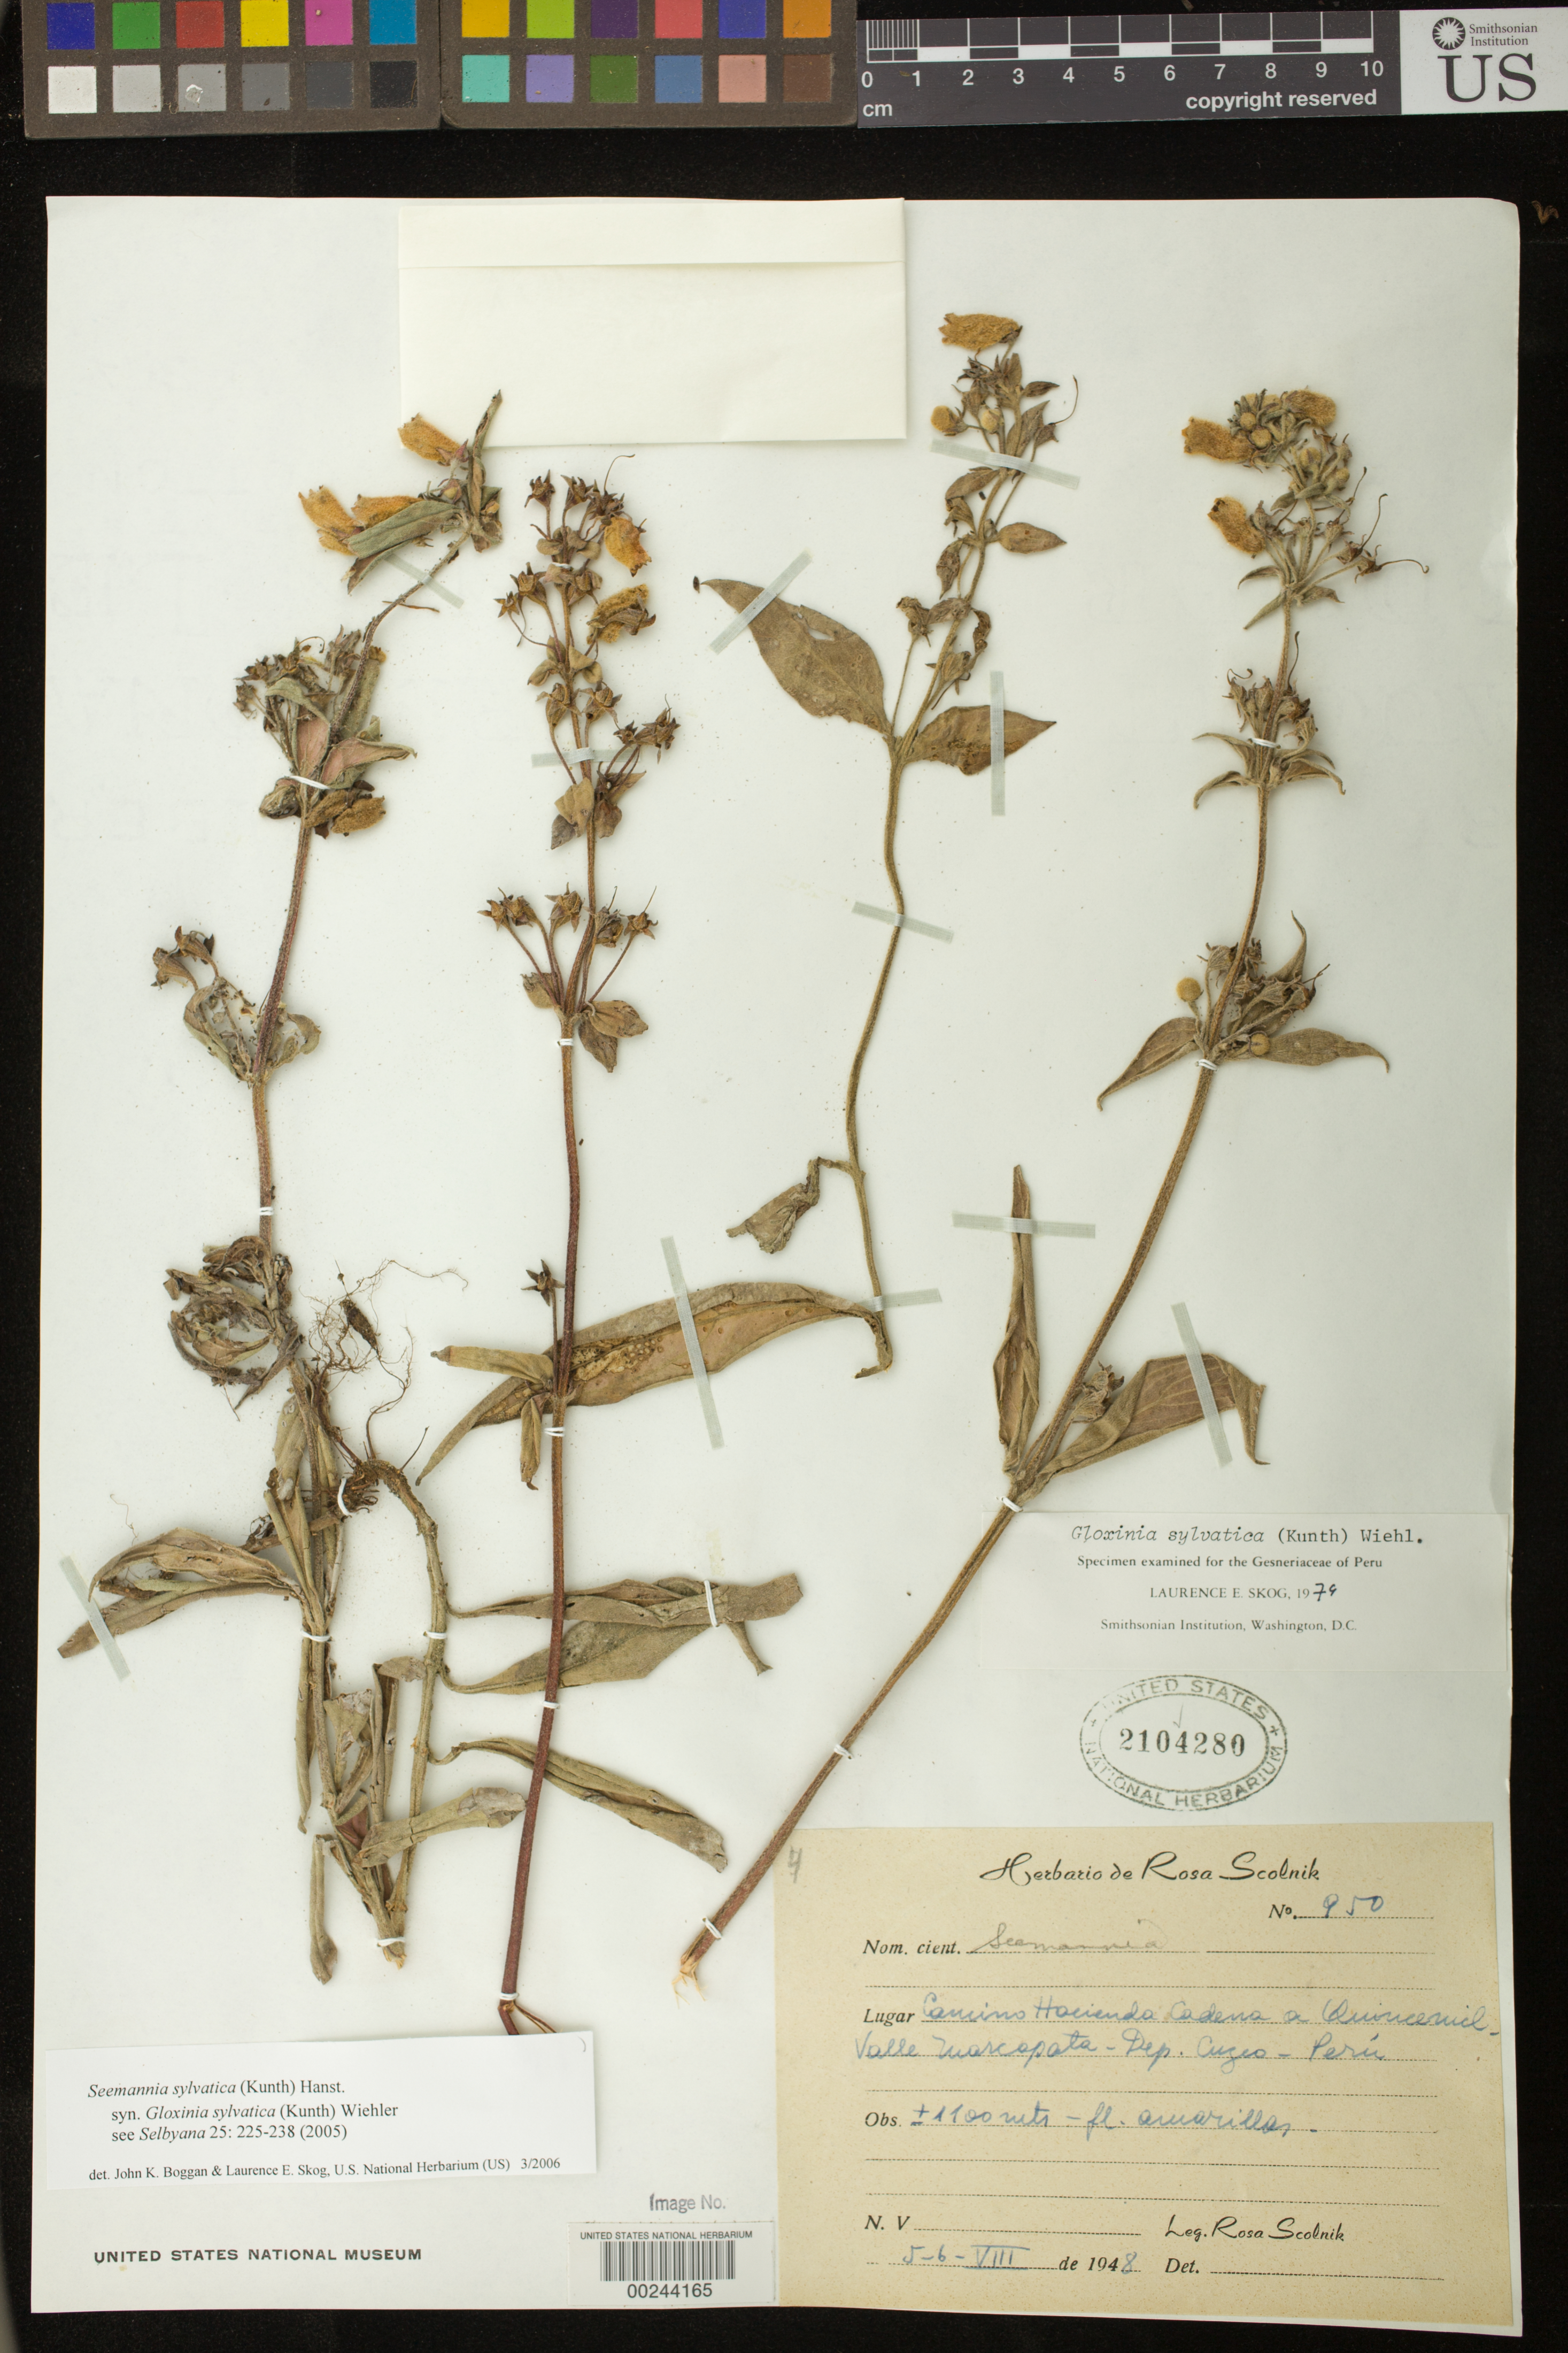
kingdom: Plantae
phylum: Tracheophyta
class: Magnoliopsida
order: Lamiales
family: Gesneriaceae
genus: Seemannia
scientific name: Seemannia sylvatica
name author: (Kunth) Hanst.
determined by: Boggan, J. K.; Skog, L. E.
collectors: R. Scolnik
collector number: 950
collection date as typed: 5-6 Aug 1948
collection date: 1948-08-05/1948-08-06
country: Peru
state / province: Cusco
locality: Valle Marcapata, camino Hacienda Cadena Quincemil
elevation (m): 1100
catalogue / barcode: US 2104280